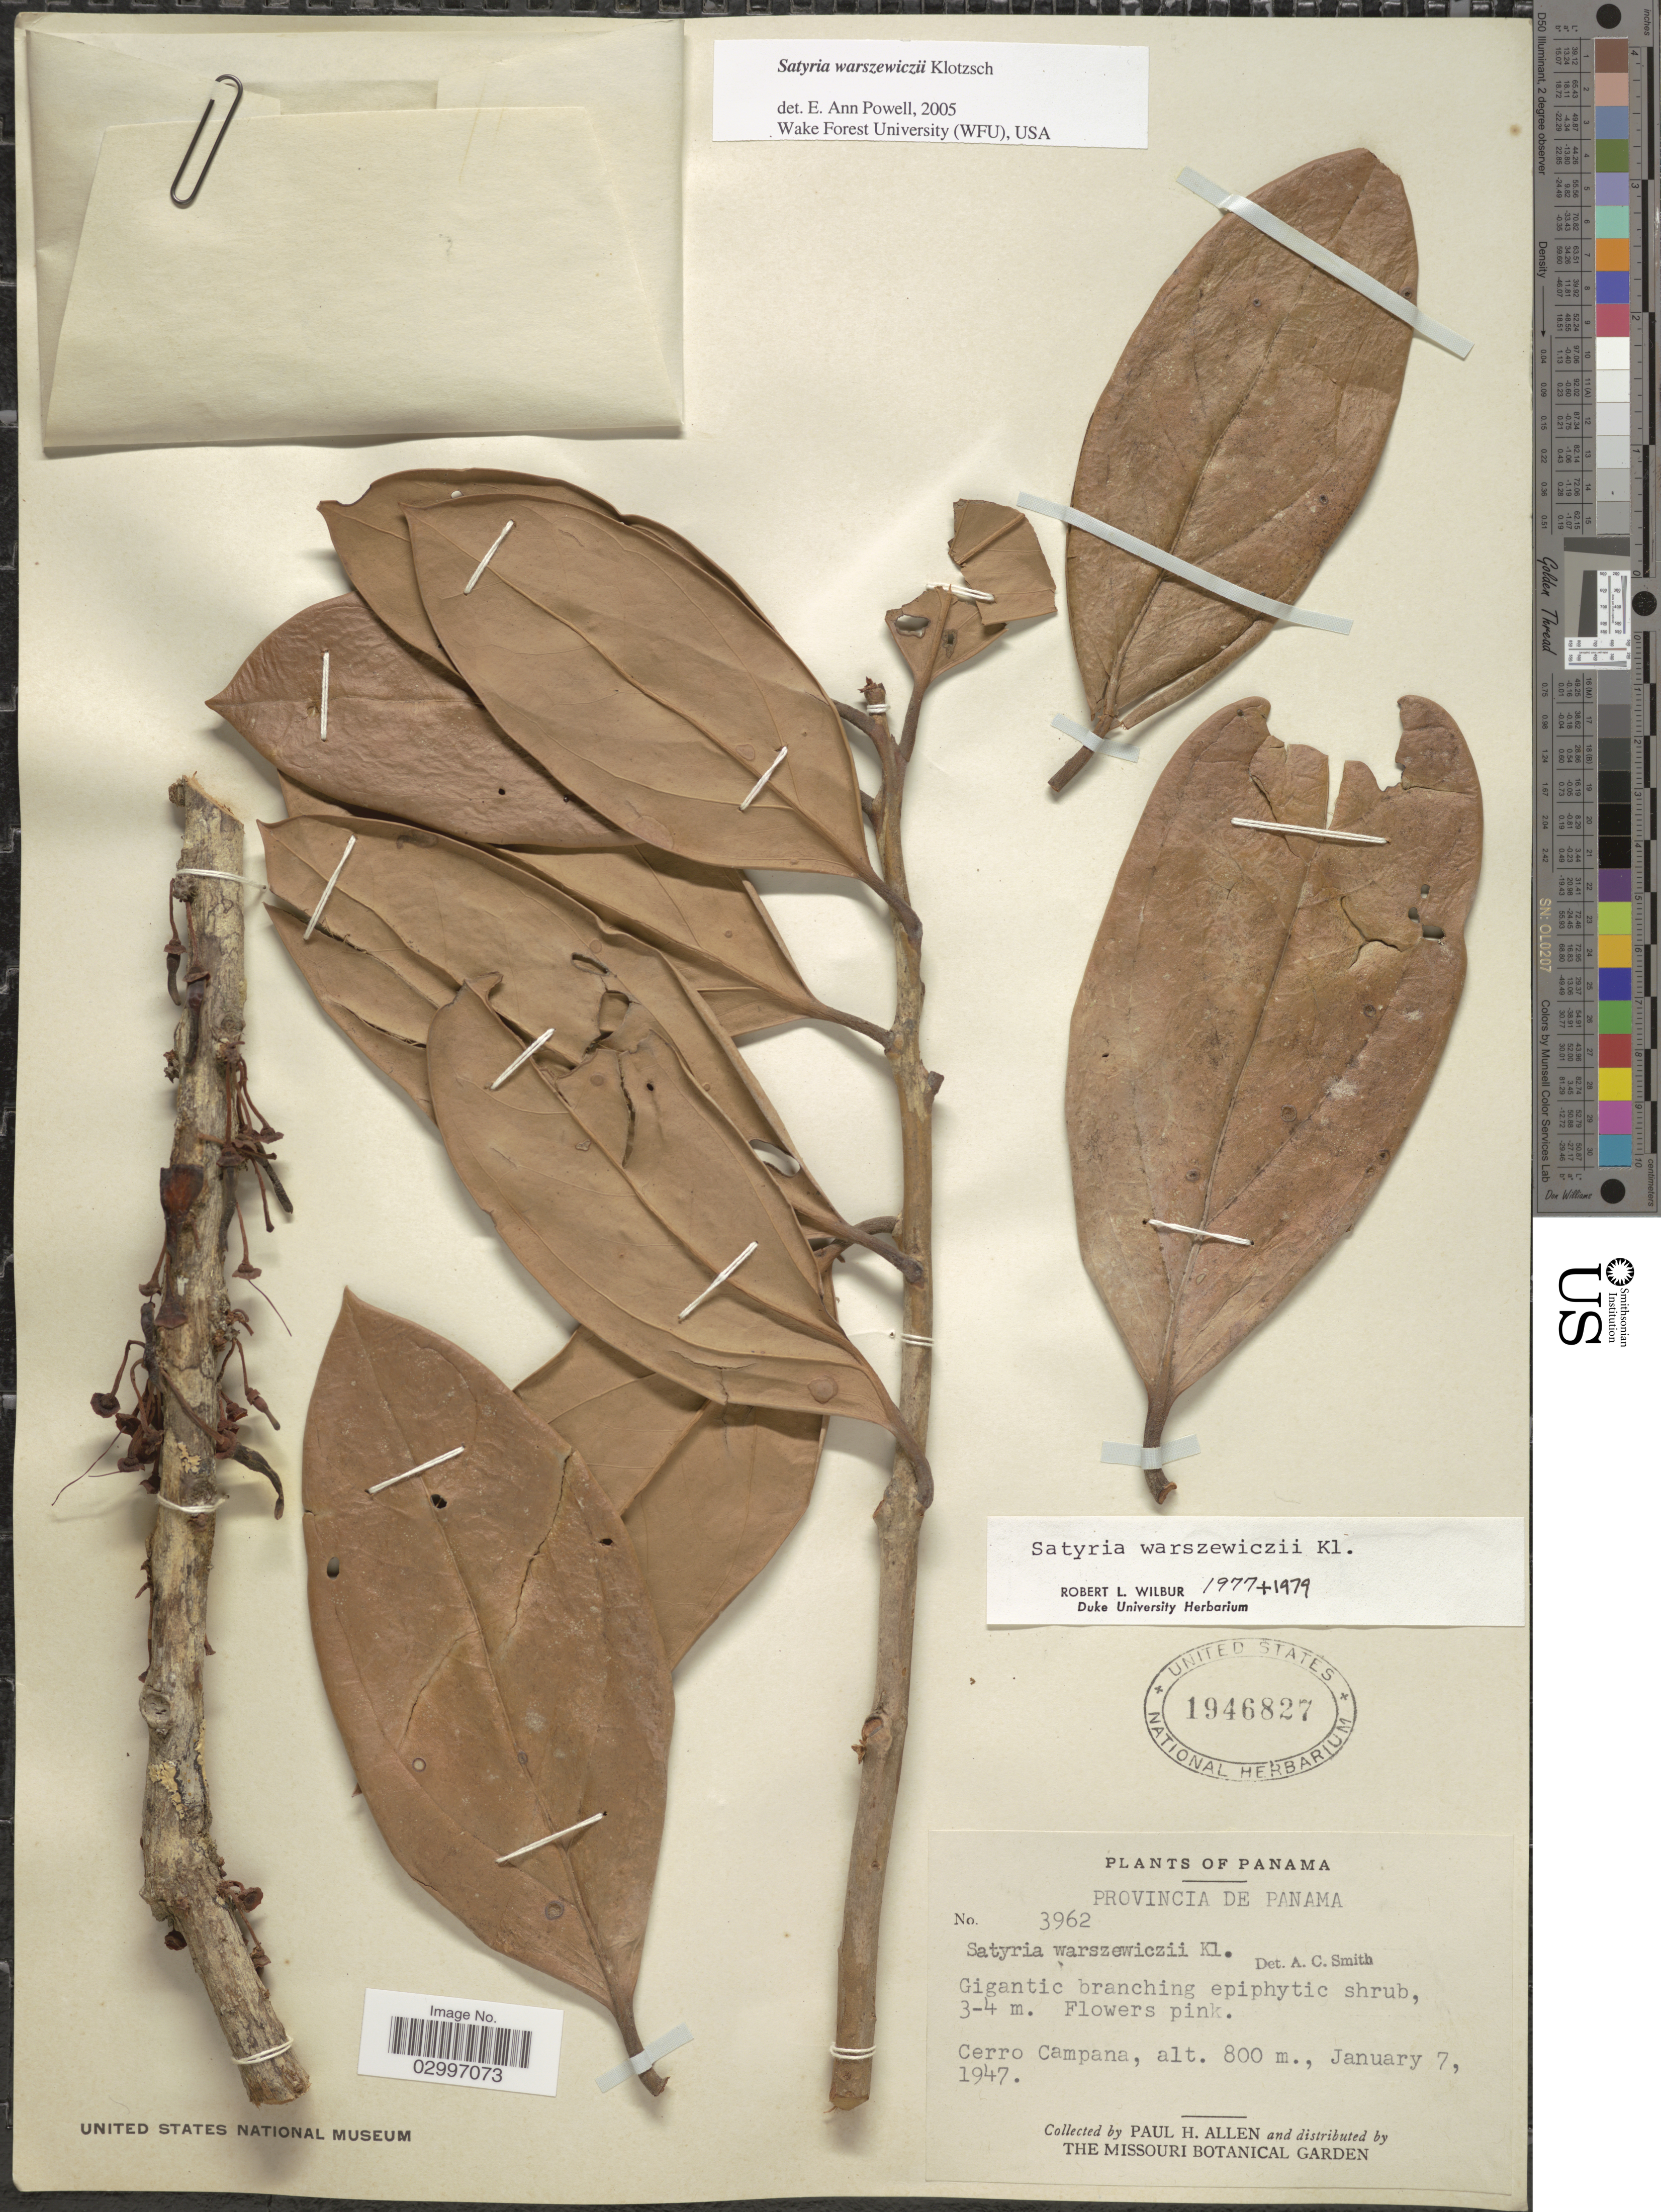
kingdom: Plantae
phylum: Tracheophyta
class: Magnoliopsida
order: Ericales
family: Ericaceae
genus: Satyria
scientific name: Satyria warszewiczii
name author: Klotzsch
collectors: P. H. Allen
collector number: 3962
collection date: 1947-01-07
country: Panama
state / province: Panamá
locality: Cerro Campana.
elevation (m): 800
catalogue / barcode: US 1946827